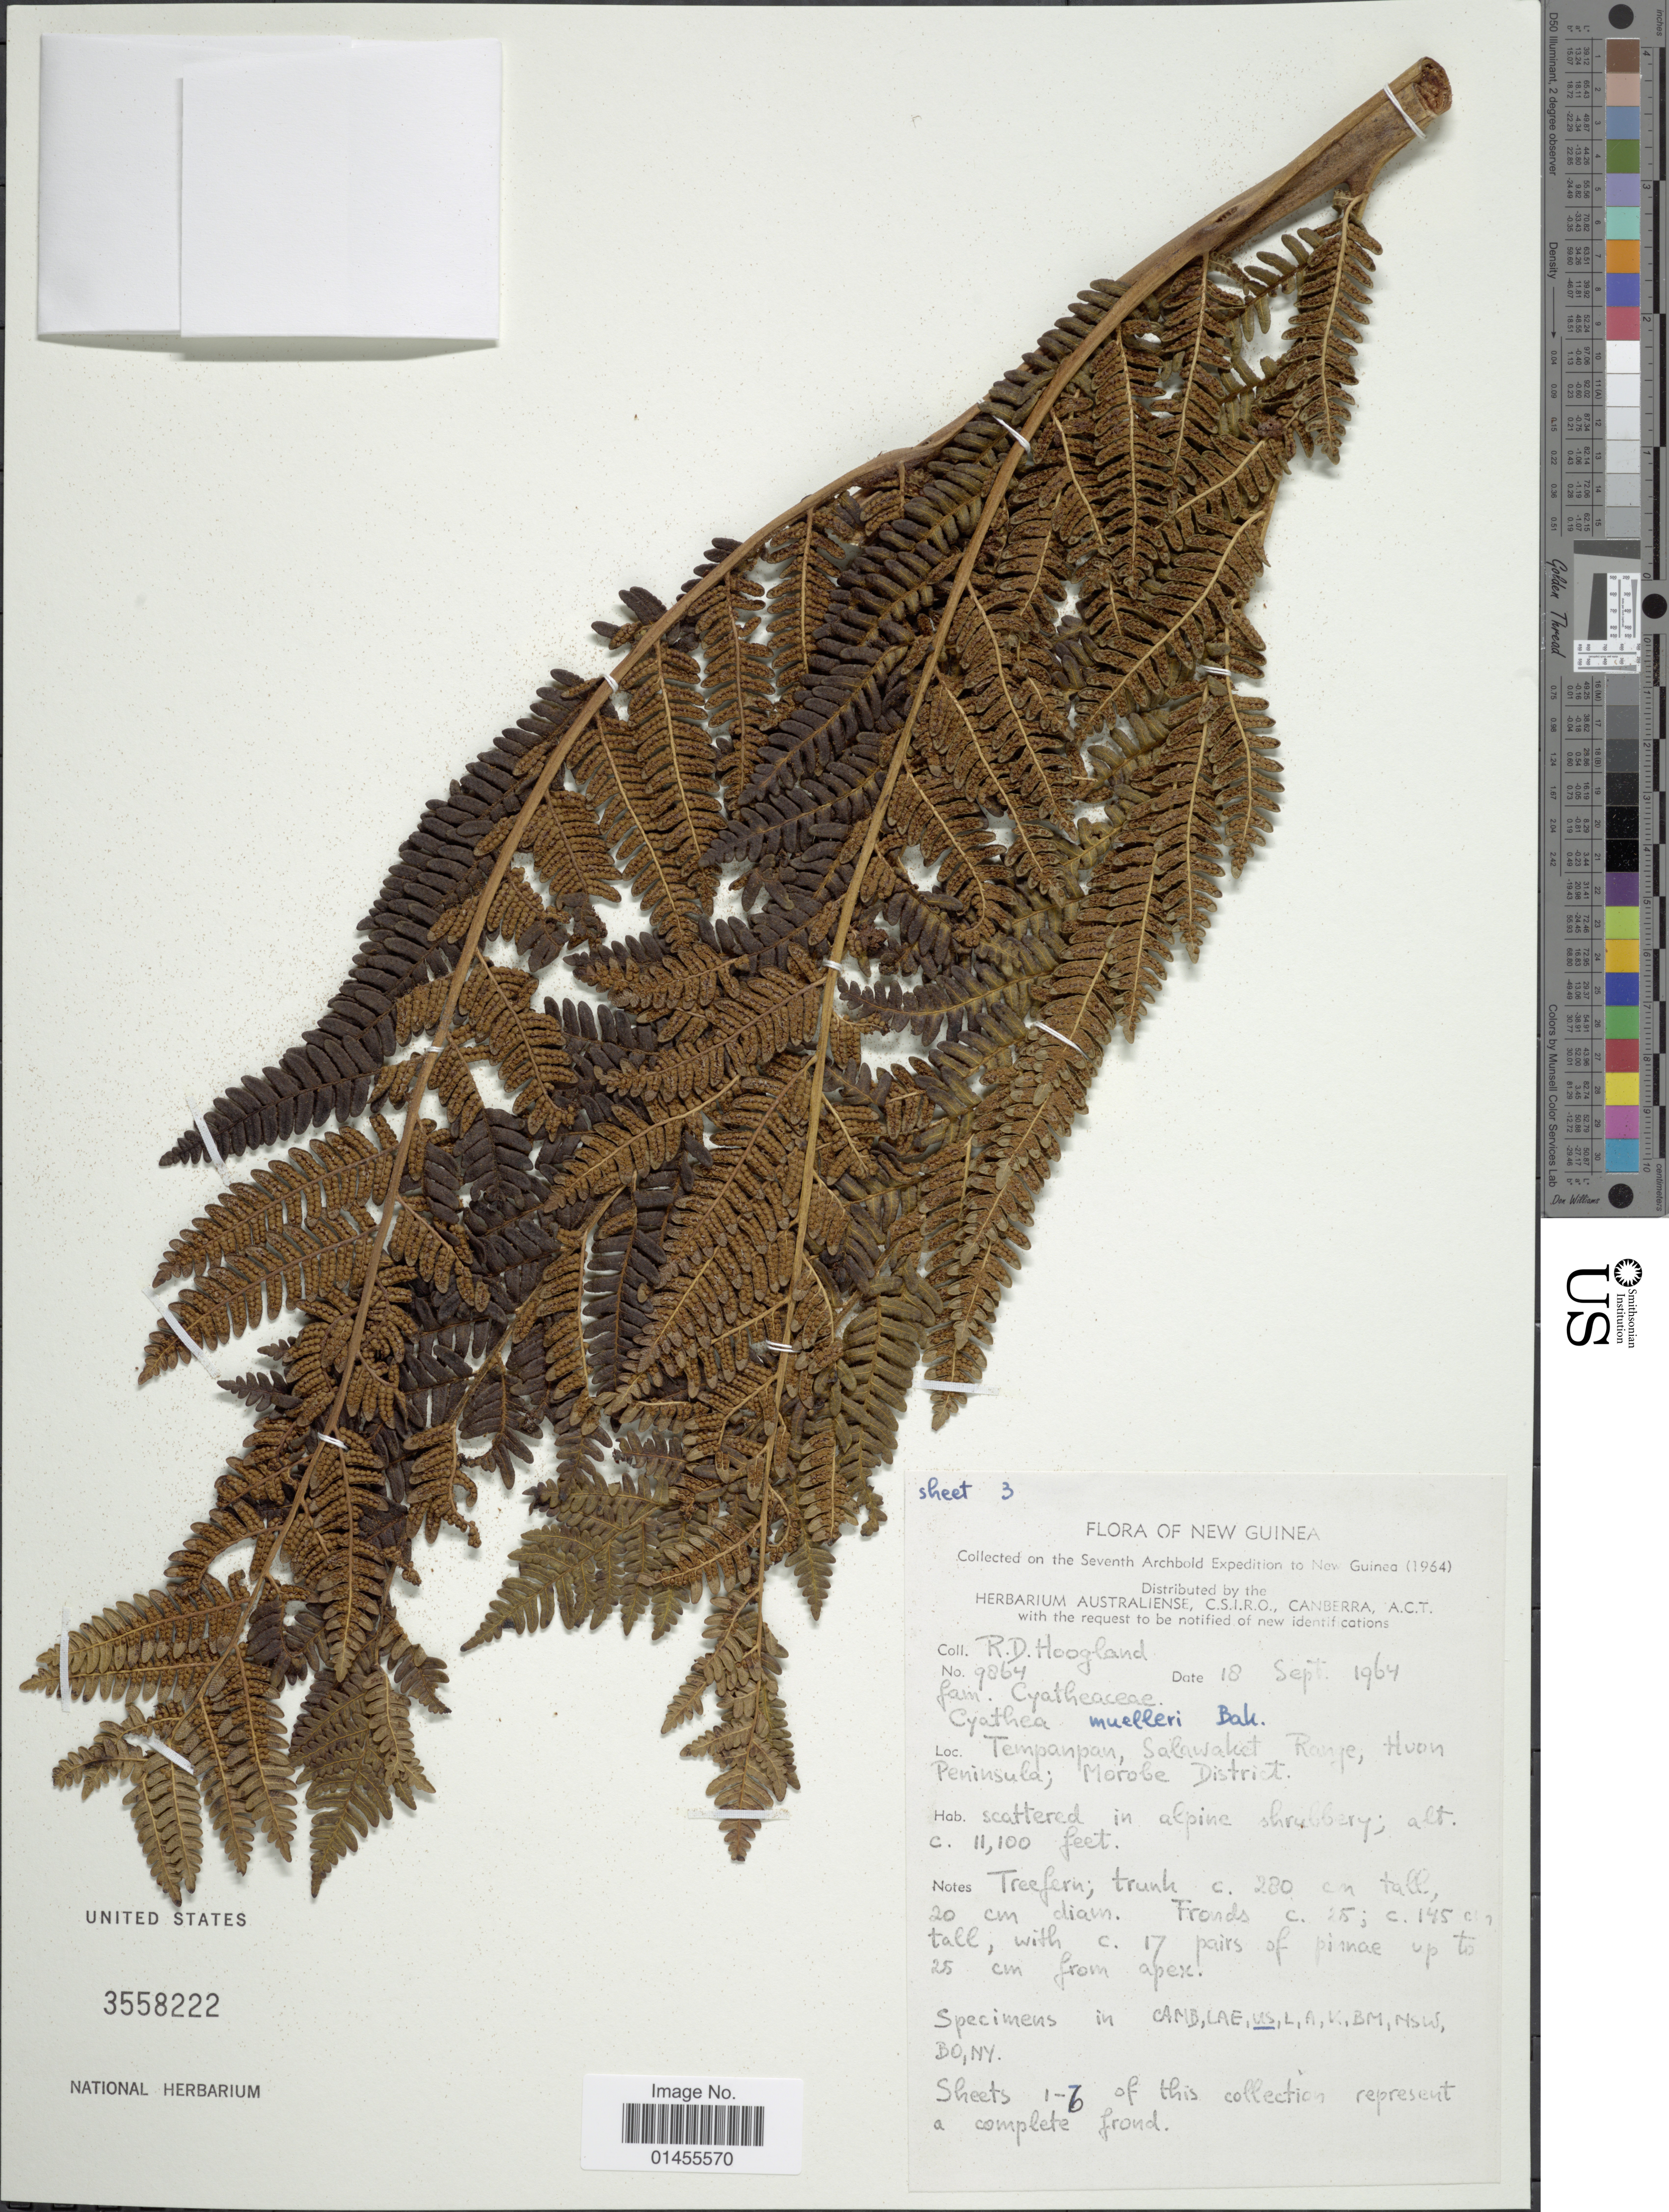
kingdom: Plantae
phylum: Tracheophyta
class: Polypodiopsida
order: Cyatheales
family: Cyatheaceae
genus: Alsophila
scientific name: Alsophila muelleri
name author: (Baker) R.M. Tryon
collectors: R. D. Hoogland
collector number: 9864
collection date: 1964-09-18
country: Papua New Guinea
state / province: Morobe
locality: New Guinea. Tempanpan, Salawaket Range, Huon Peninsula, Morobe District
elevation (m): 3383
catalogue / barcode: US 3558222